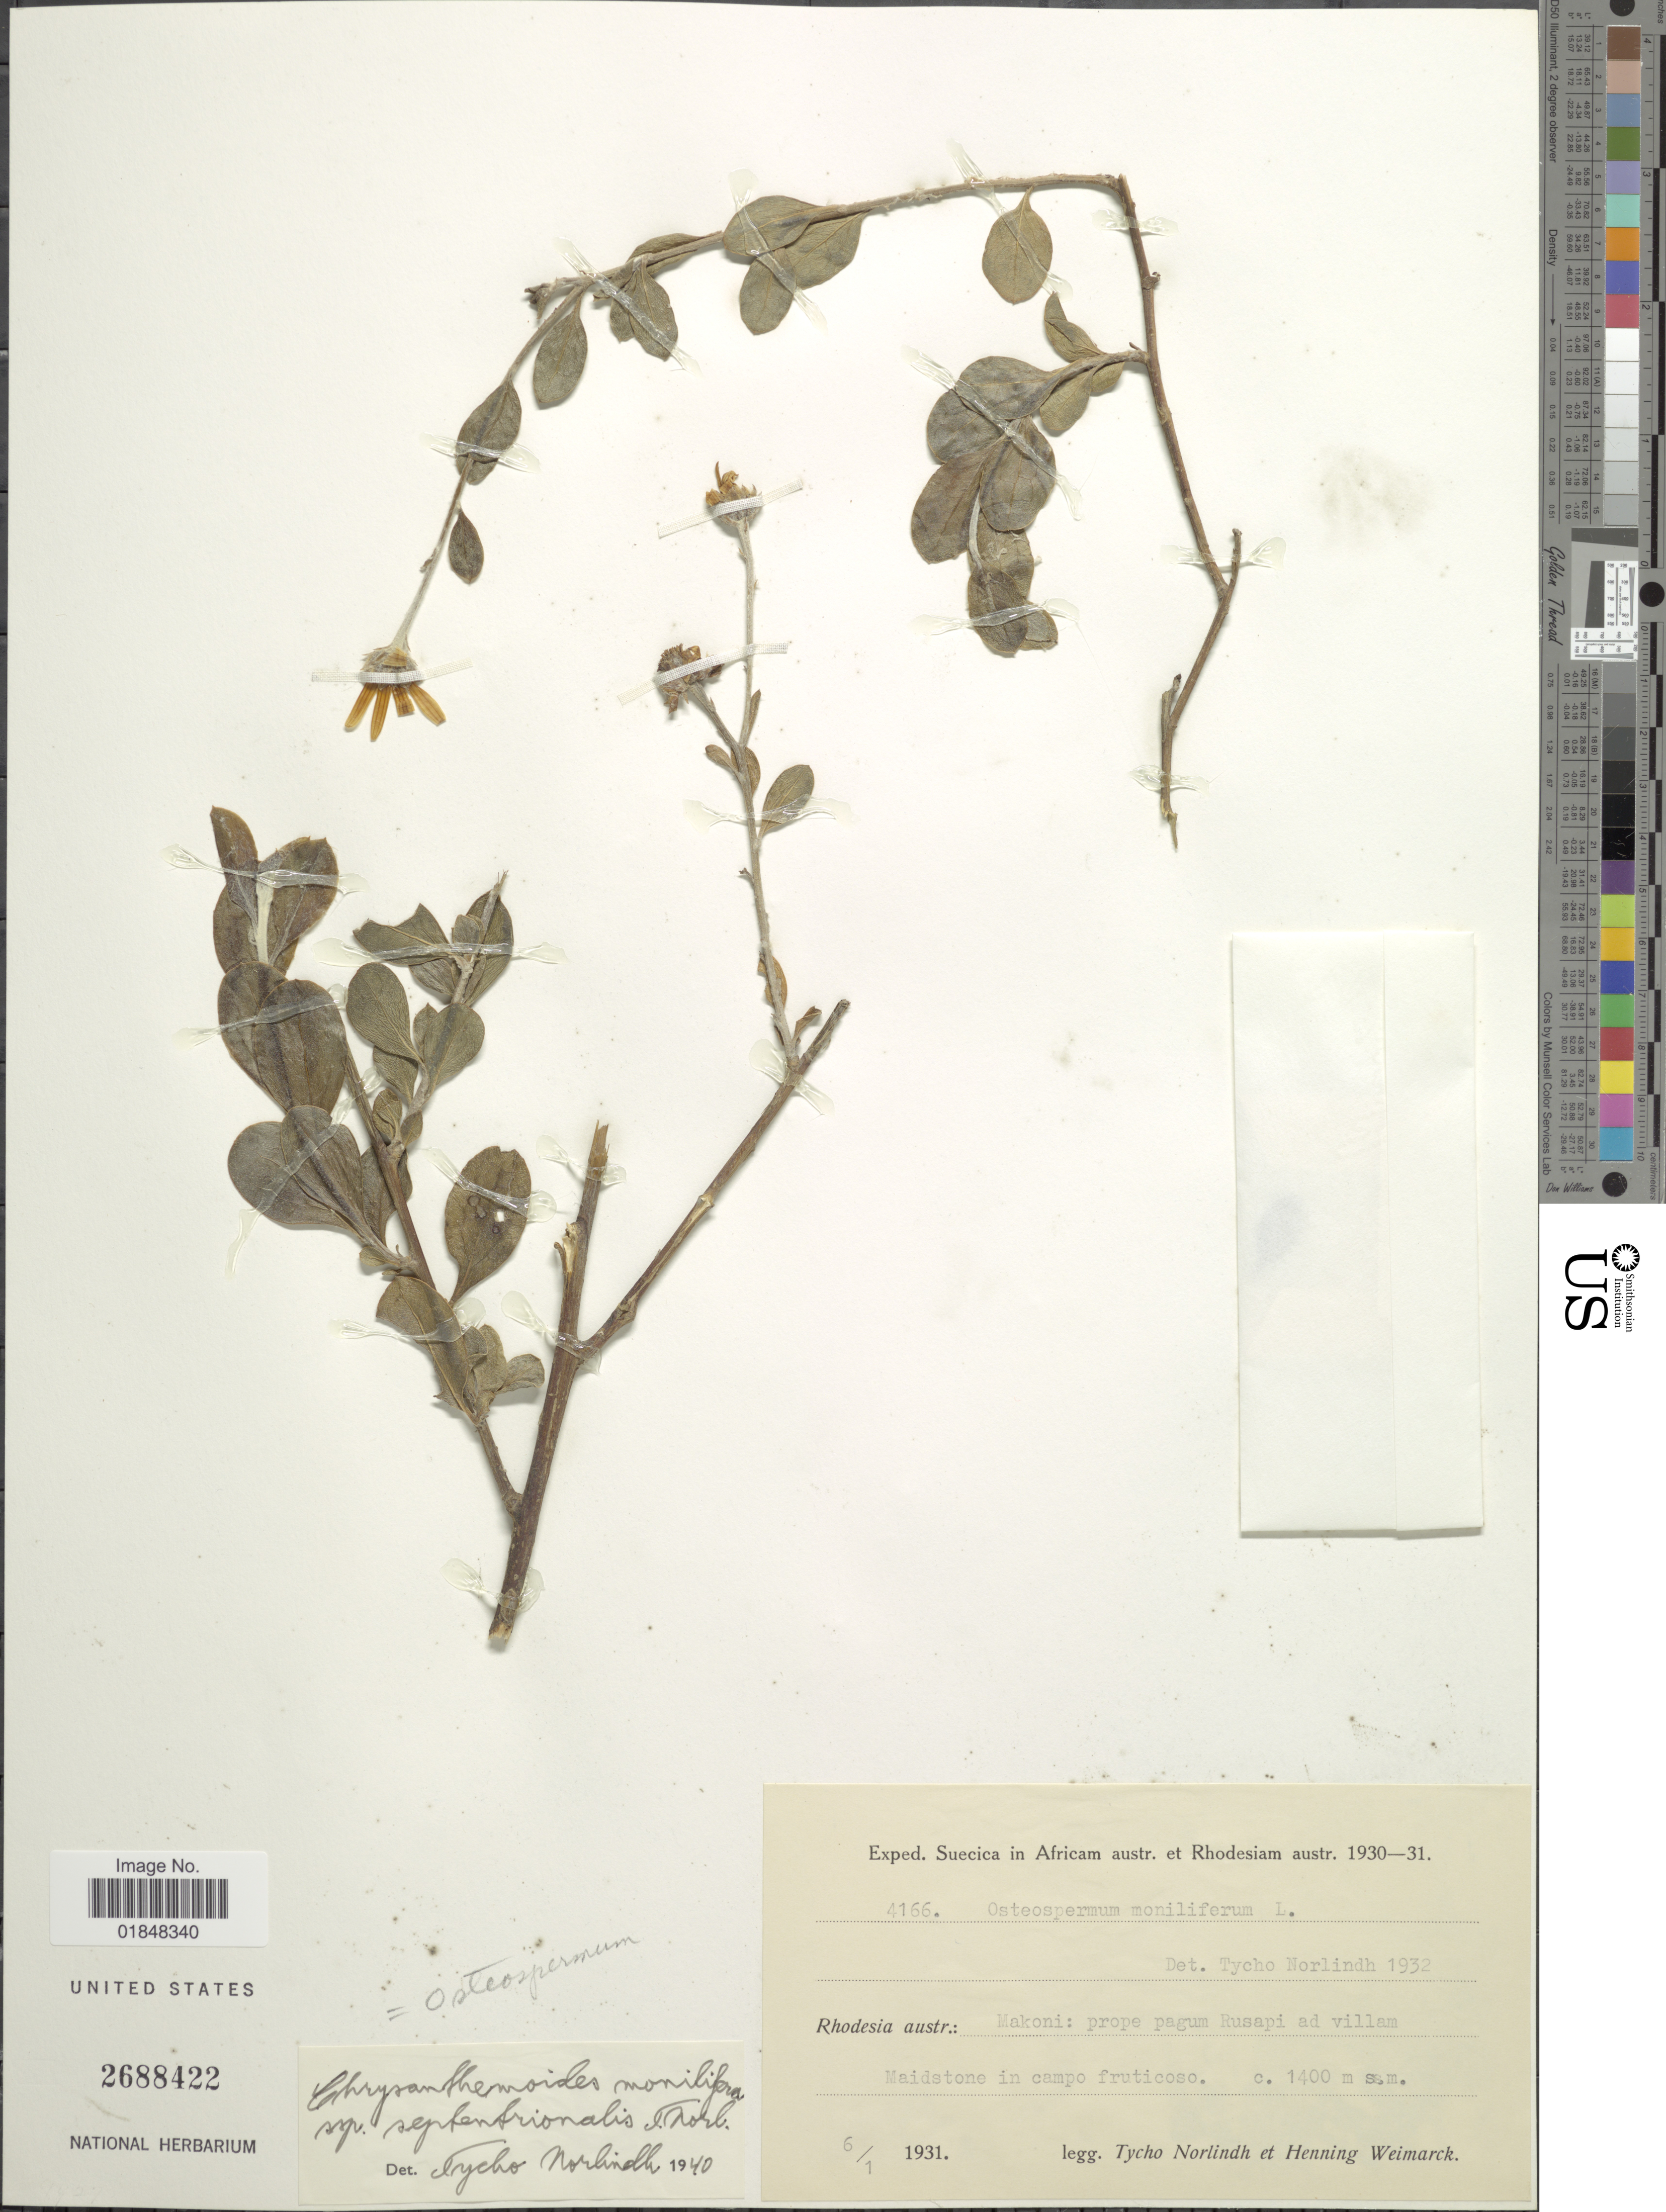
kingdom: Plantae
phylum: Tracheophyta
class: Magnoliopsida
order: Asterales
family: Asteraceae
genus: Chrysanthemoides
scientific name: Chrysanthemoides monilifera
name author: (L.) Norl.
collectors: N. T. Norlindh & H. Weimarck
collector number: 4166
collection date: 1931-01-06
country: Zimbabwe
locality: Makoni: porpe pagum Rusapi ad villam Maistone in campo fruticoso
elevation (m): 1400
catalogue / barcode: US 2688422